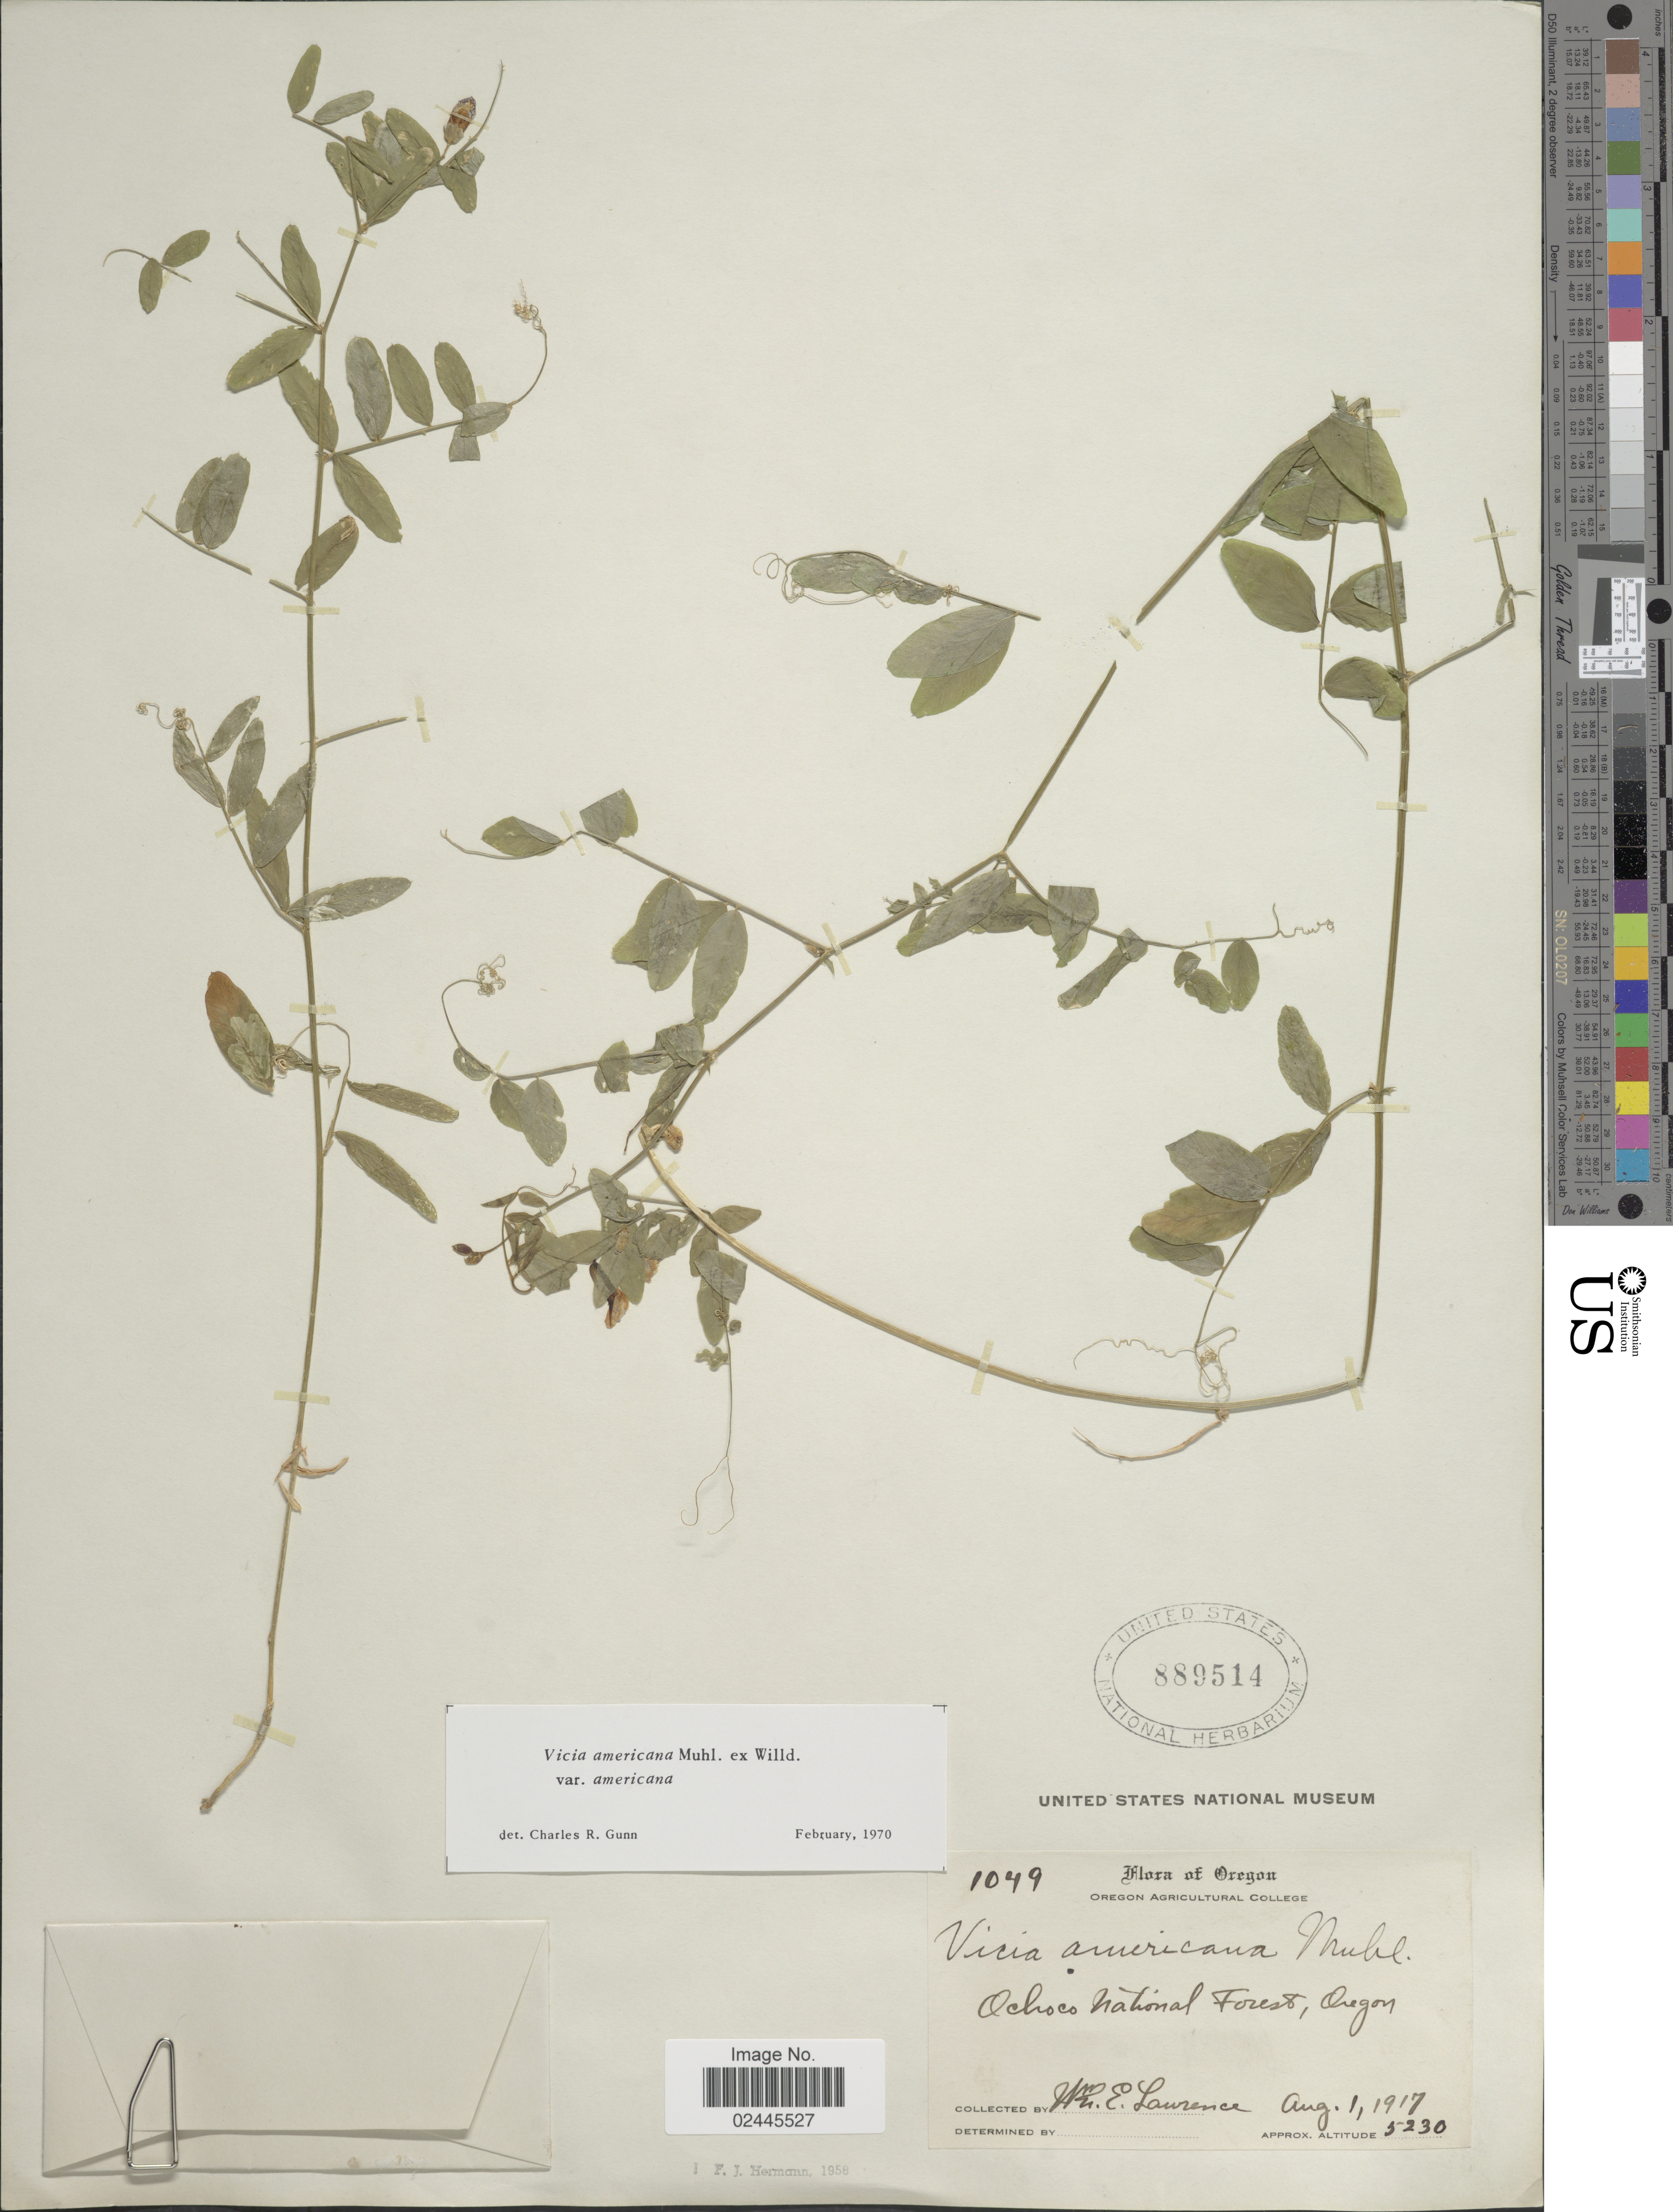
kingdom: Plantae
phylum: Tracheophyta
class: Magnoliopsida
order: Fabales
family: Fabaceae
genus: Vicia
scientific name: Vicia americana var. americana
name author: Muhl. ex Willd.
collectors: W. Lawrence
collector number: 1049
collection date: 1917-08-01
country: United States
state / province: Oregon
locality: Ochoco National Forest.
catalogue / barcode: US 889514